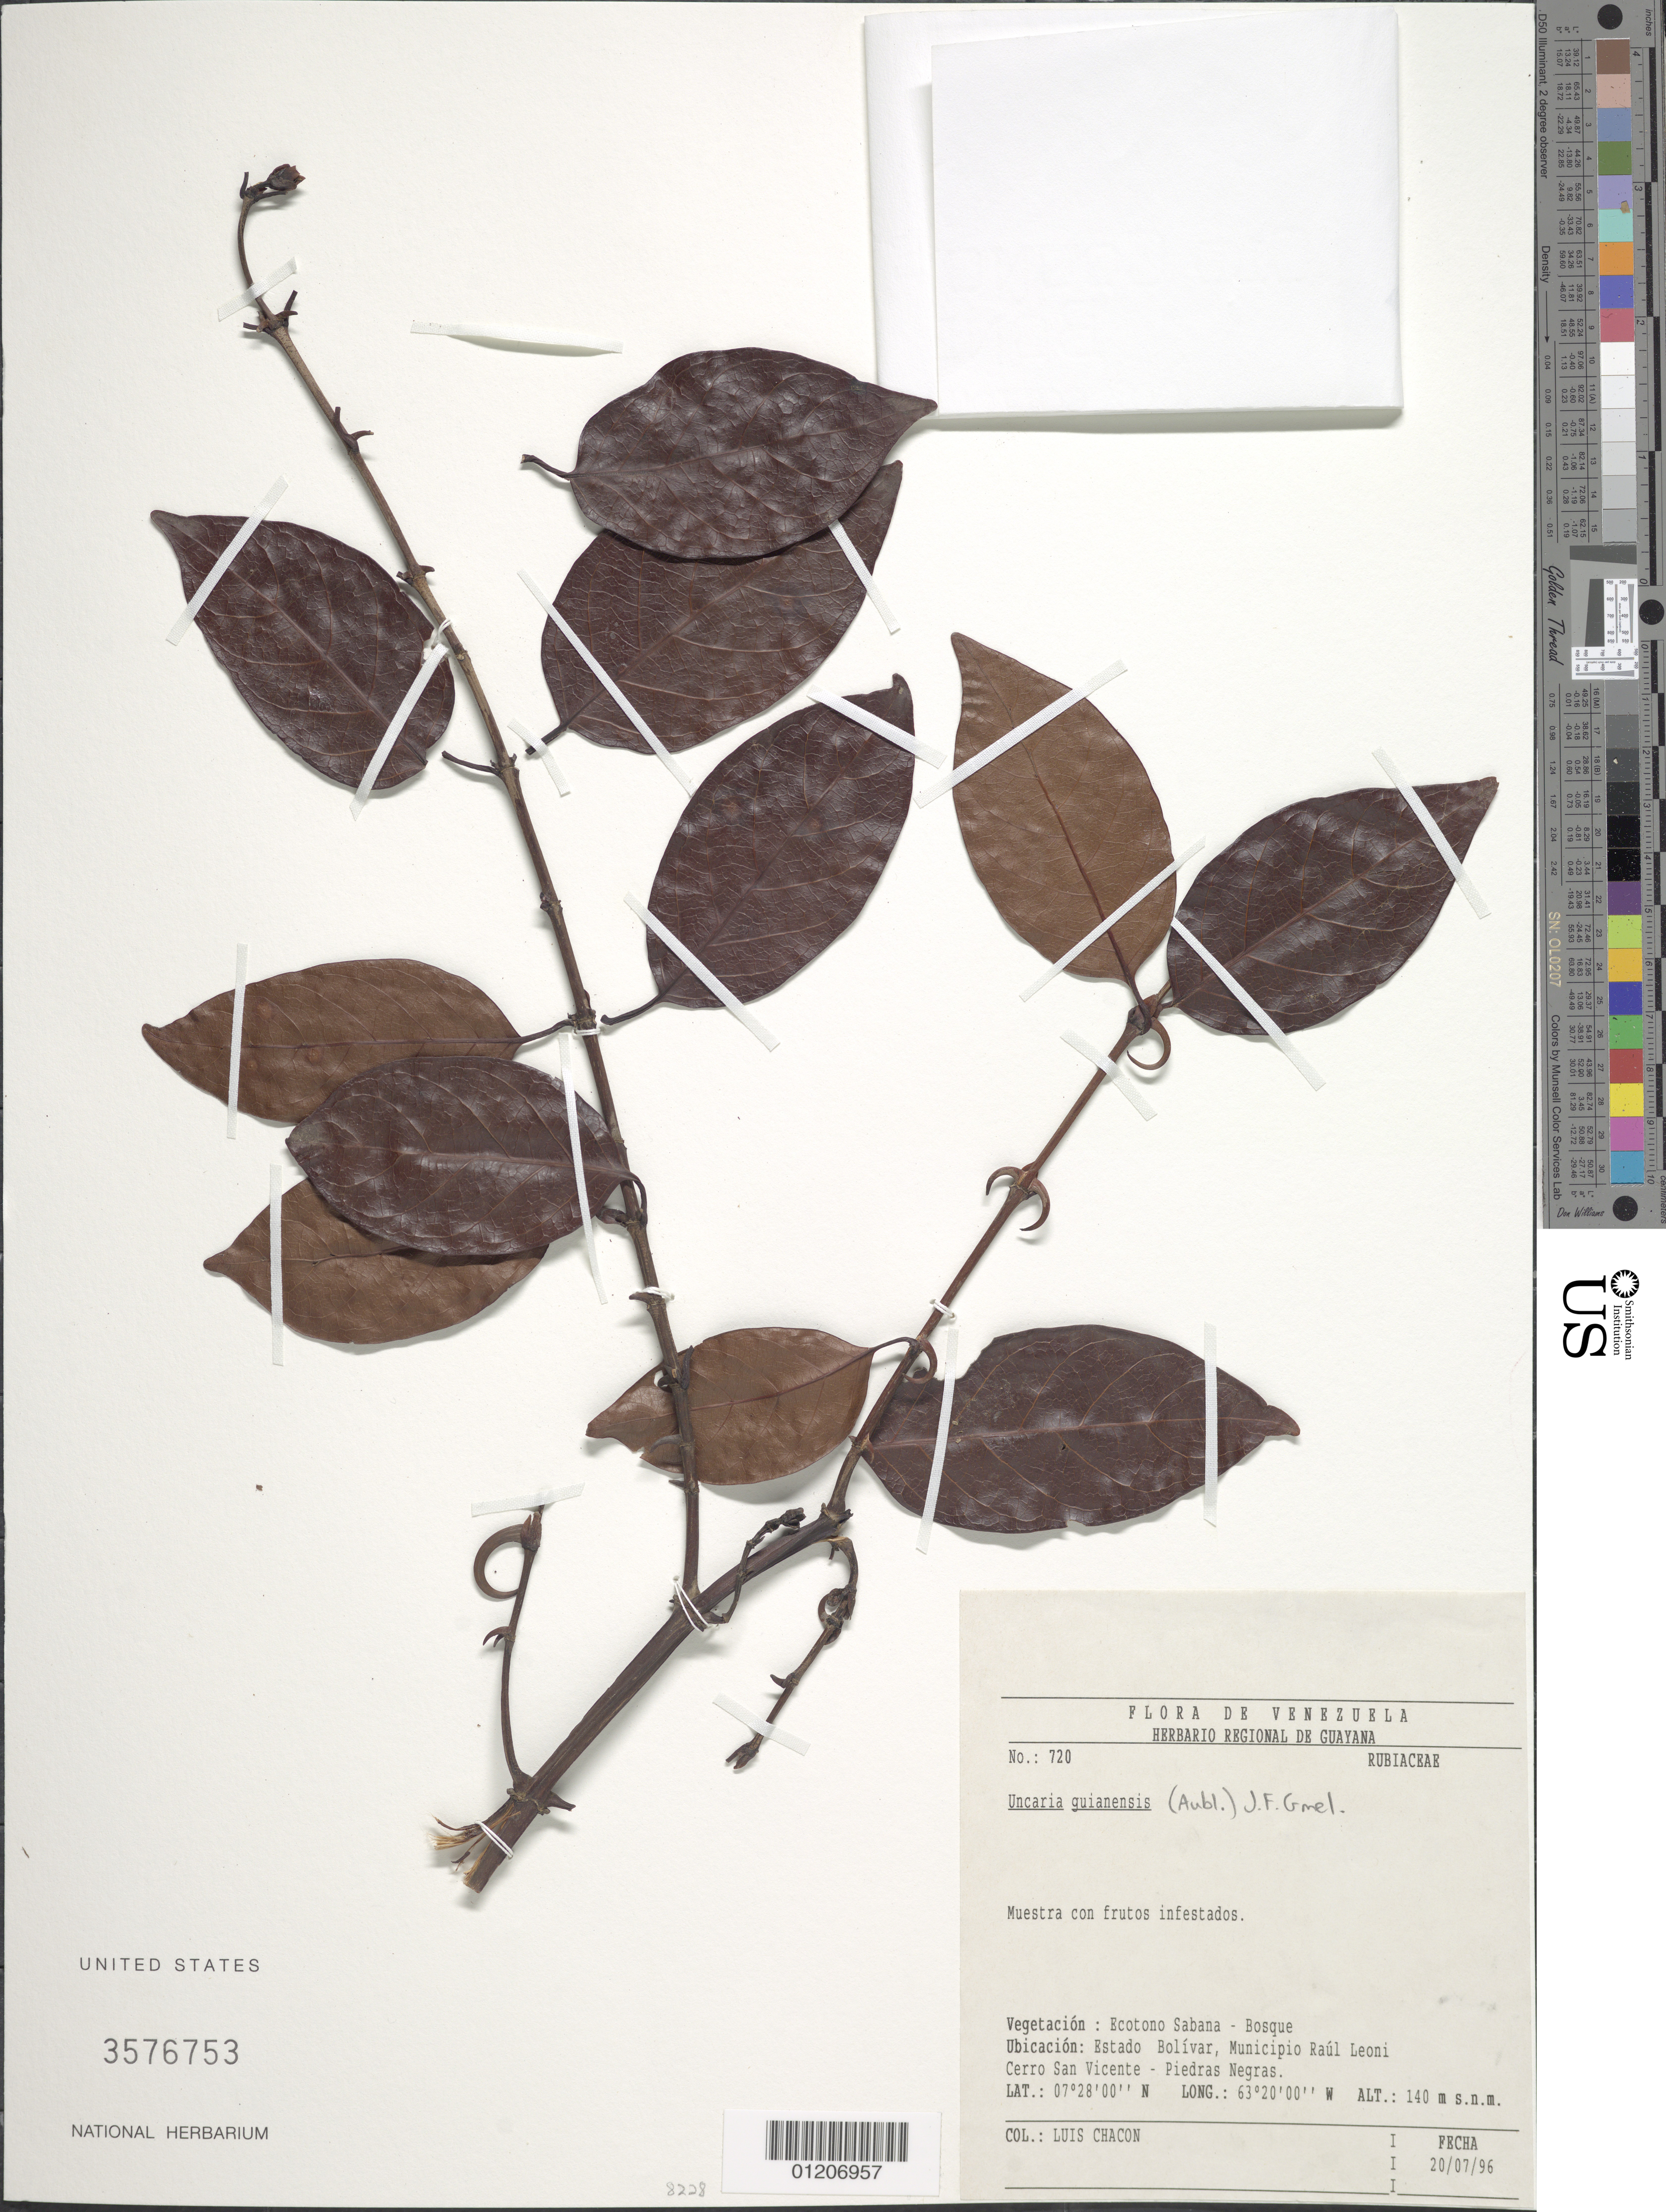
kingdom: Plantae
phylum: Tracheophyta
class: Magnoliopsida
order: Gentianales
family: Rubiaceae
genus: Uncaria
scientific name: Uncaria guianensis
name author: (Aubl.) J.F. Gmel.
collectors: L. Chacon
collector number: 720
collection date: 1996-07-20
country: Venezuela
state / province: Bolívar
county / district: Angostura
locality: Cerro San Vincente - Piedras Negras. Raúl Leoni [=Angostura]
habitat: Ecotono Sabana - Bosque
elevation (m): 140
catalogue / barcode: US 3576753